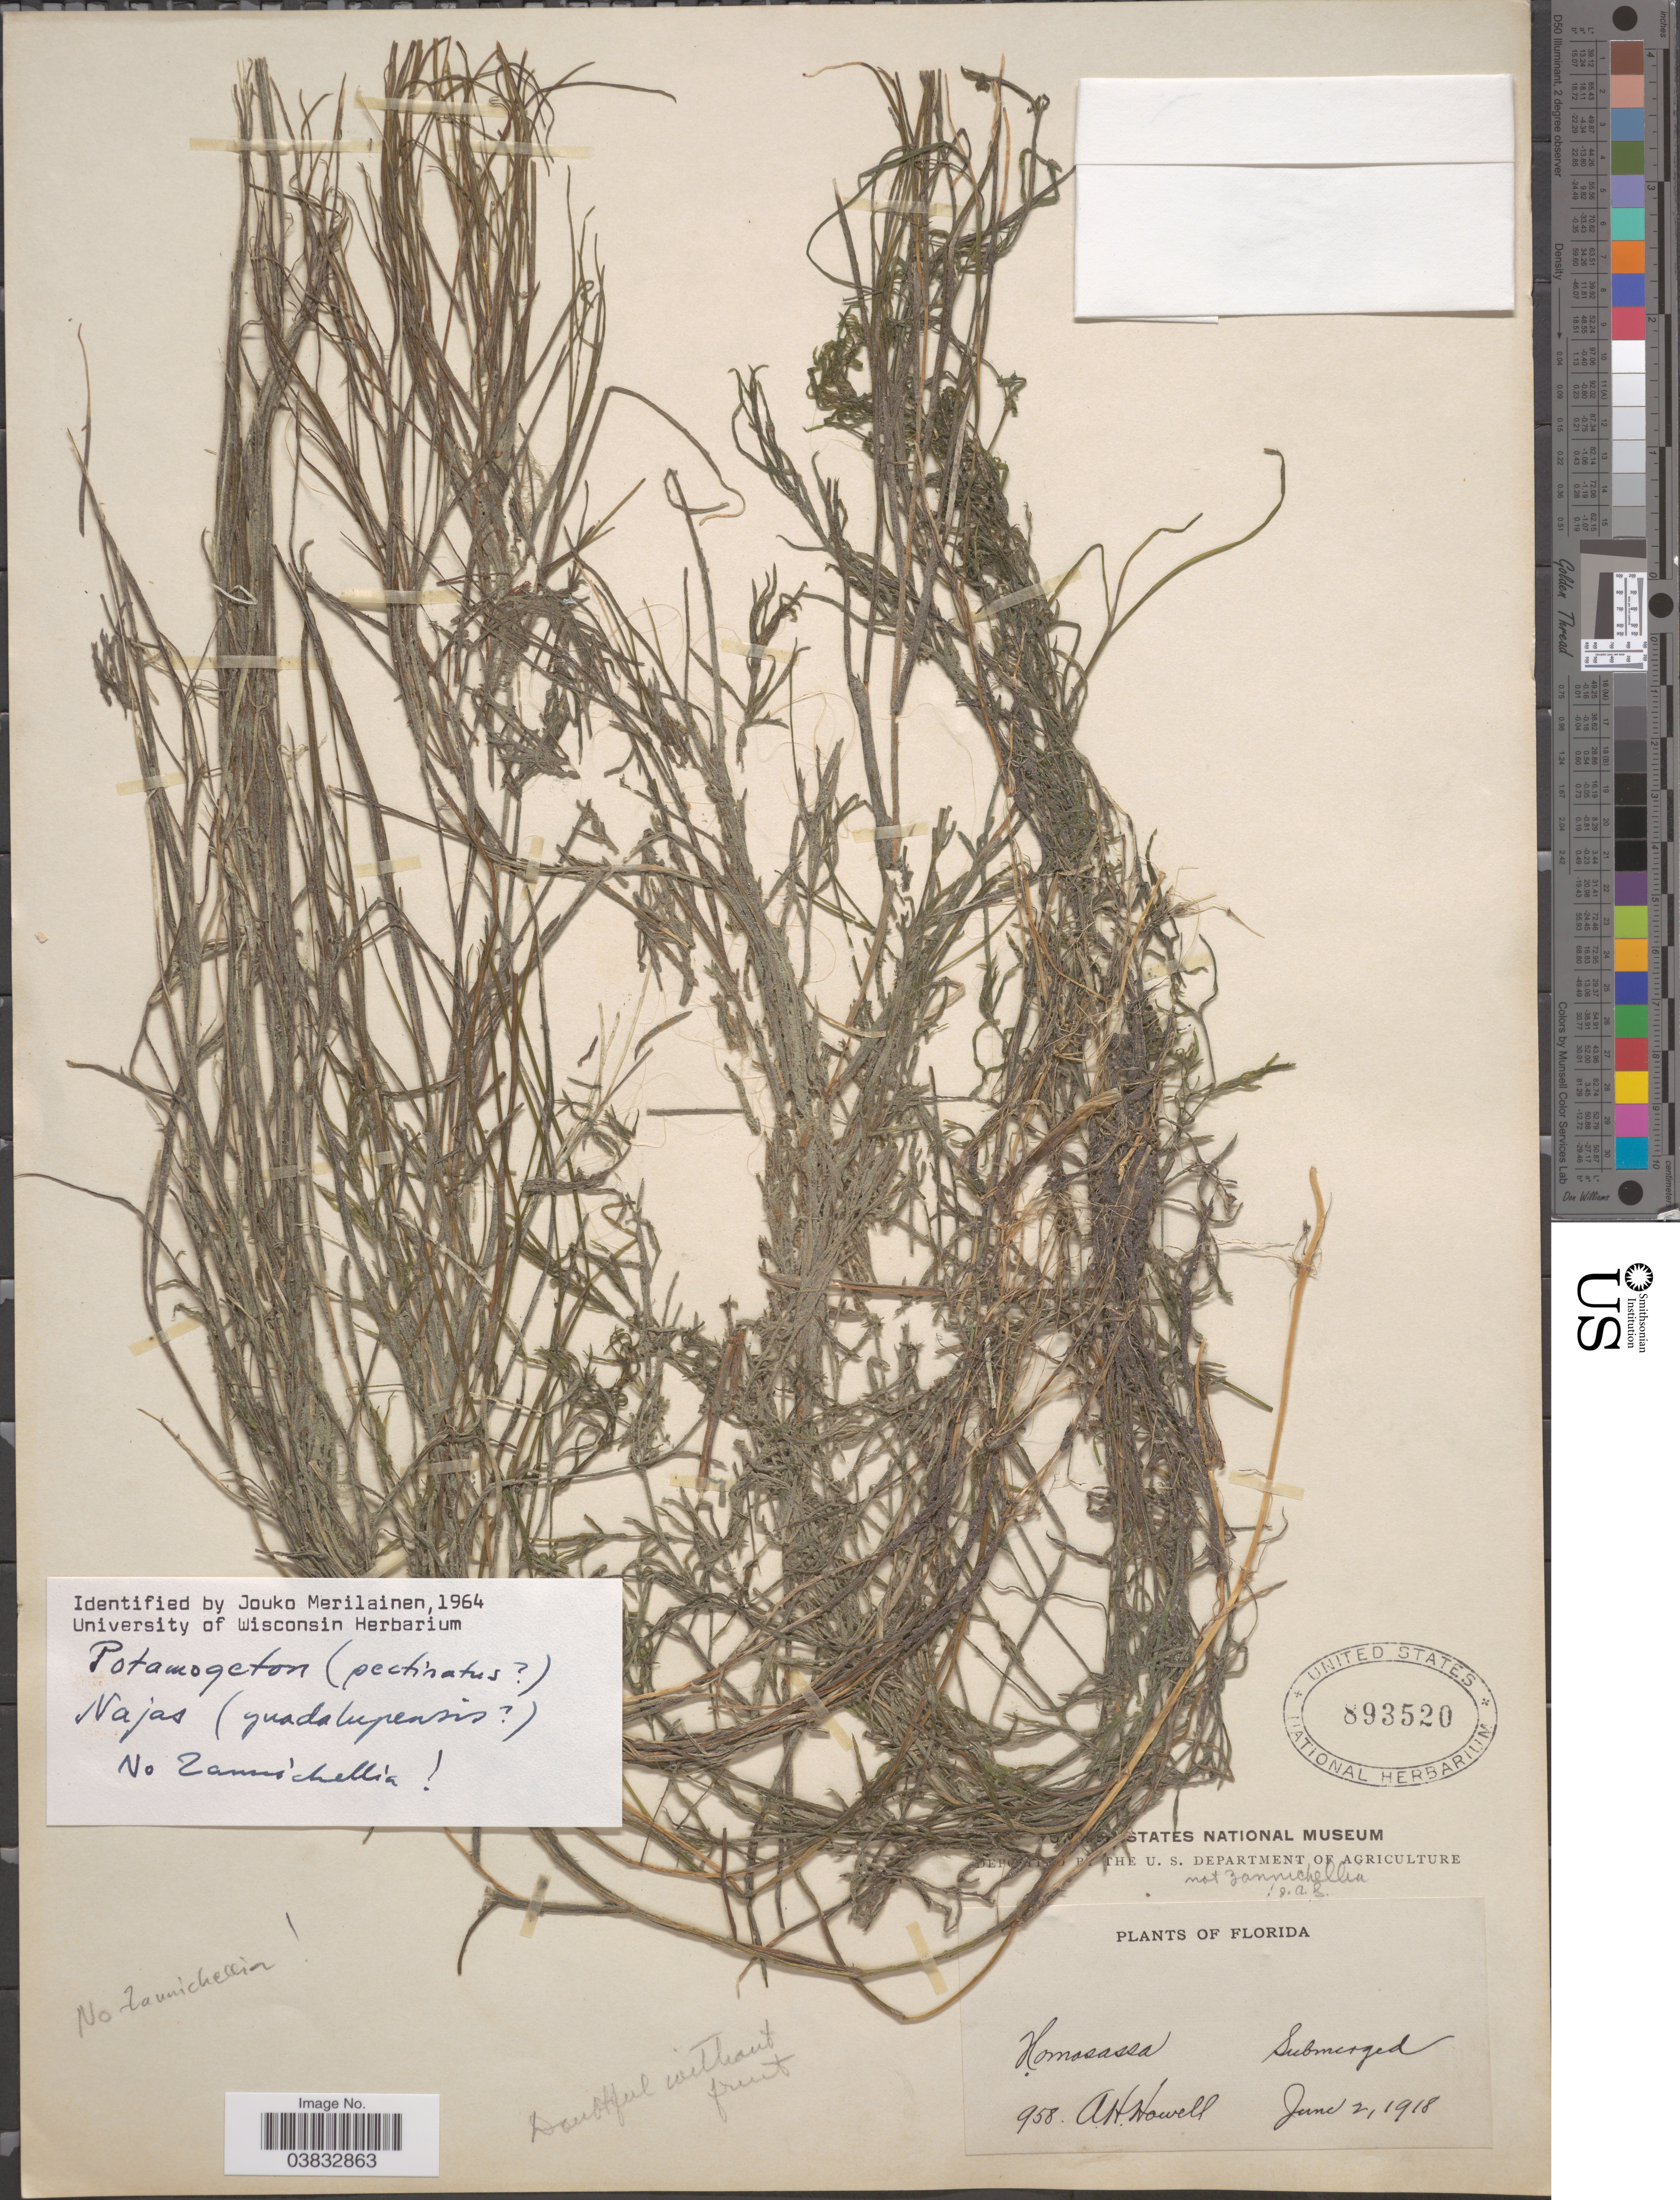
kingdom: Plantae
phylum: Tracheophyta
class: Liliopsida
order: Alismatales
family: Potamogetonaceae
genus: Zannichellia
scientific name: Zannichellia palustris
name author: L.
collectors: A. Howell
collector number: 958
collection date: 1918-06-02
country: United States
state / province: Florida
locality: Homosassa.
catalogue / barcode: US 893520